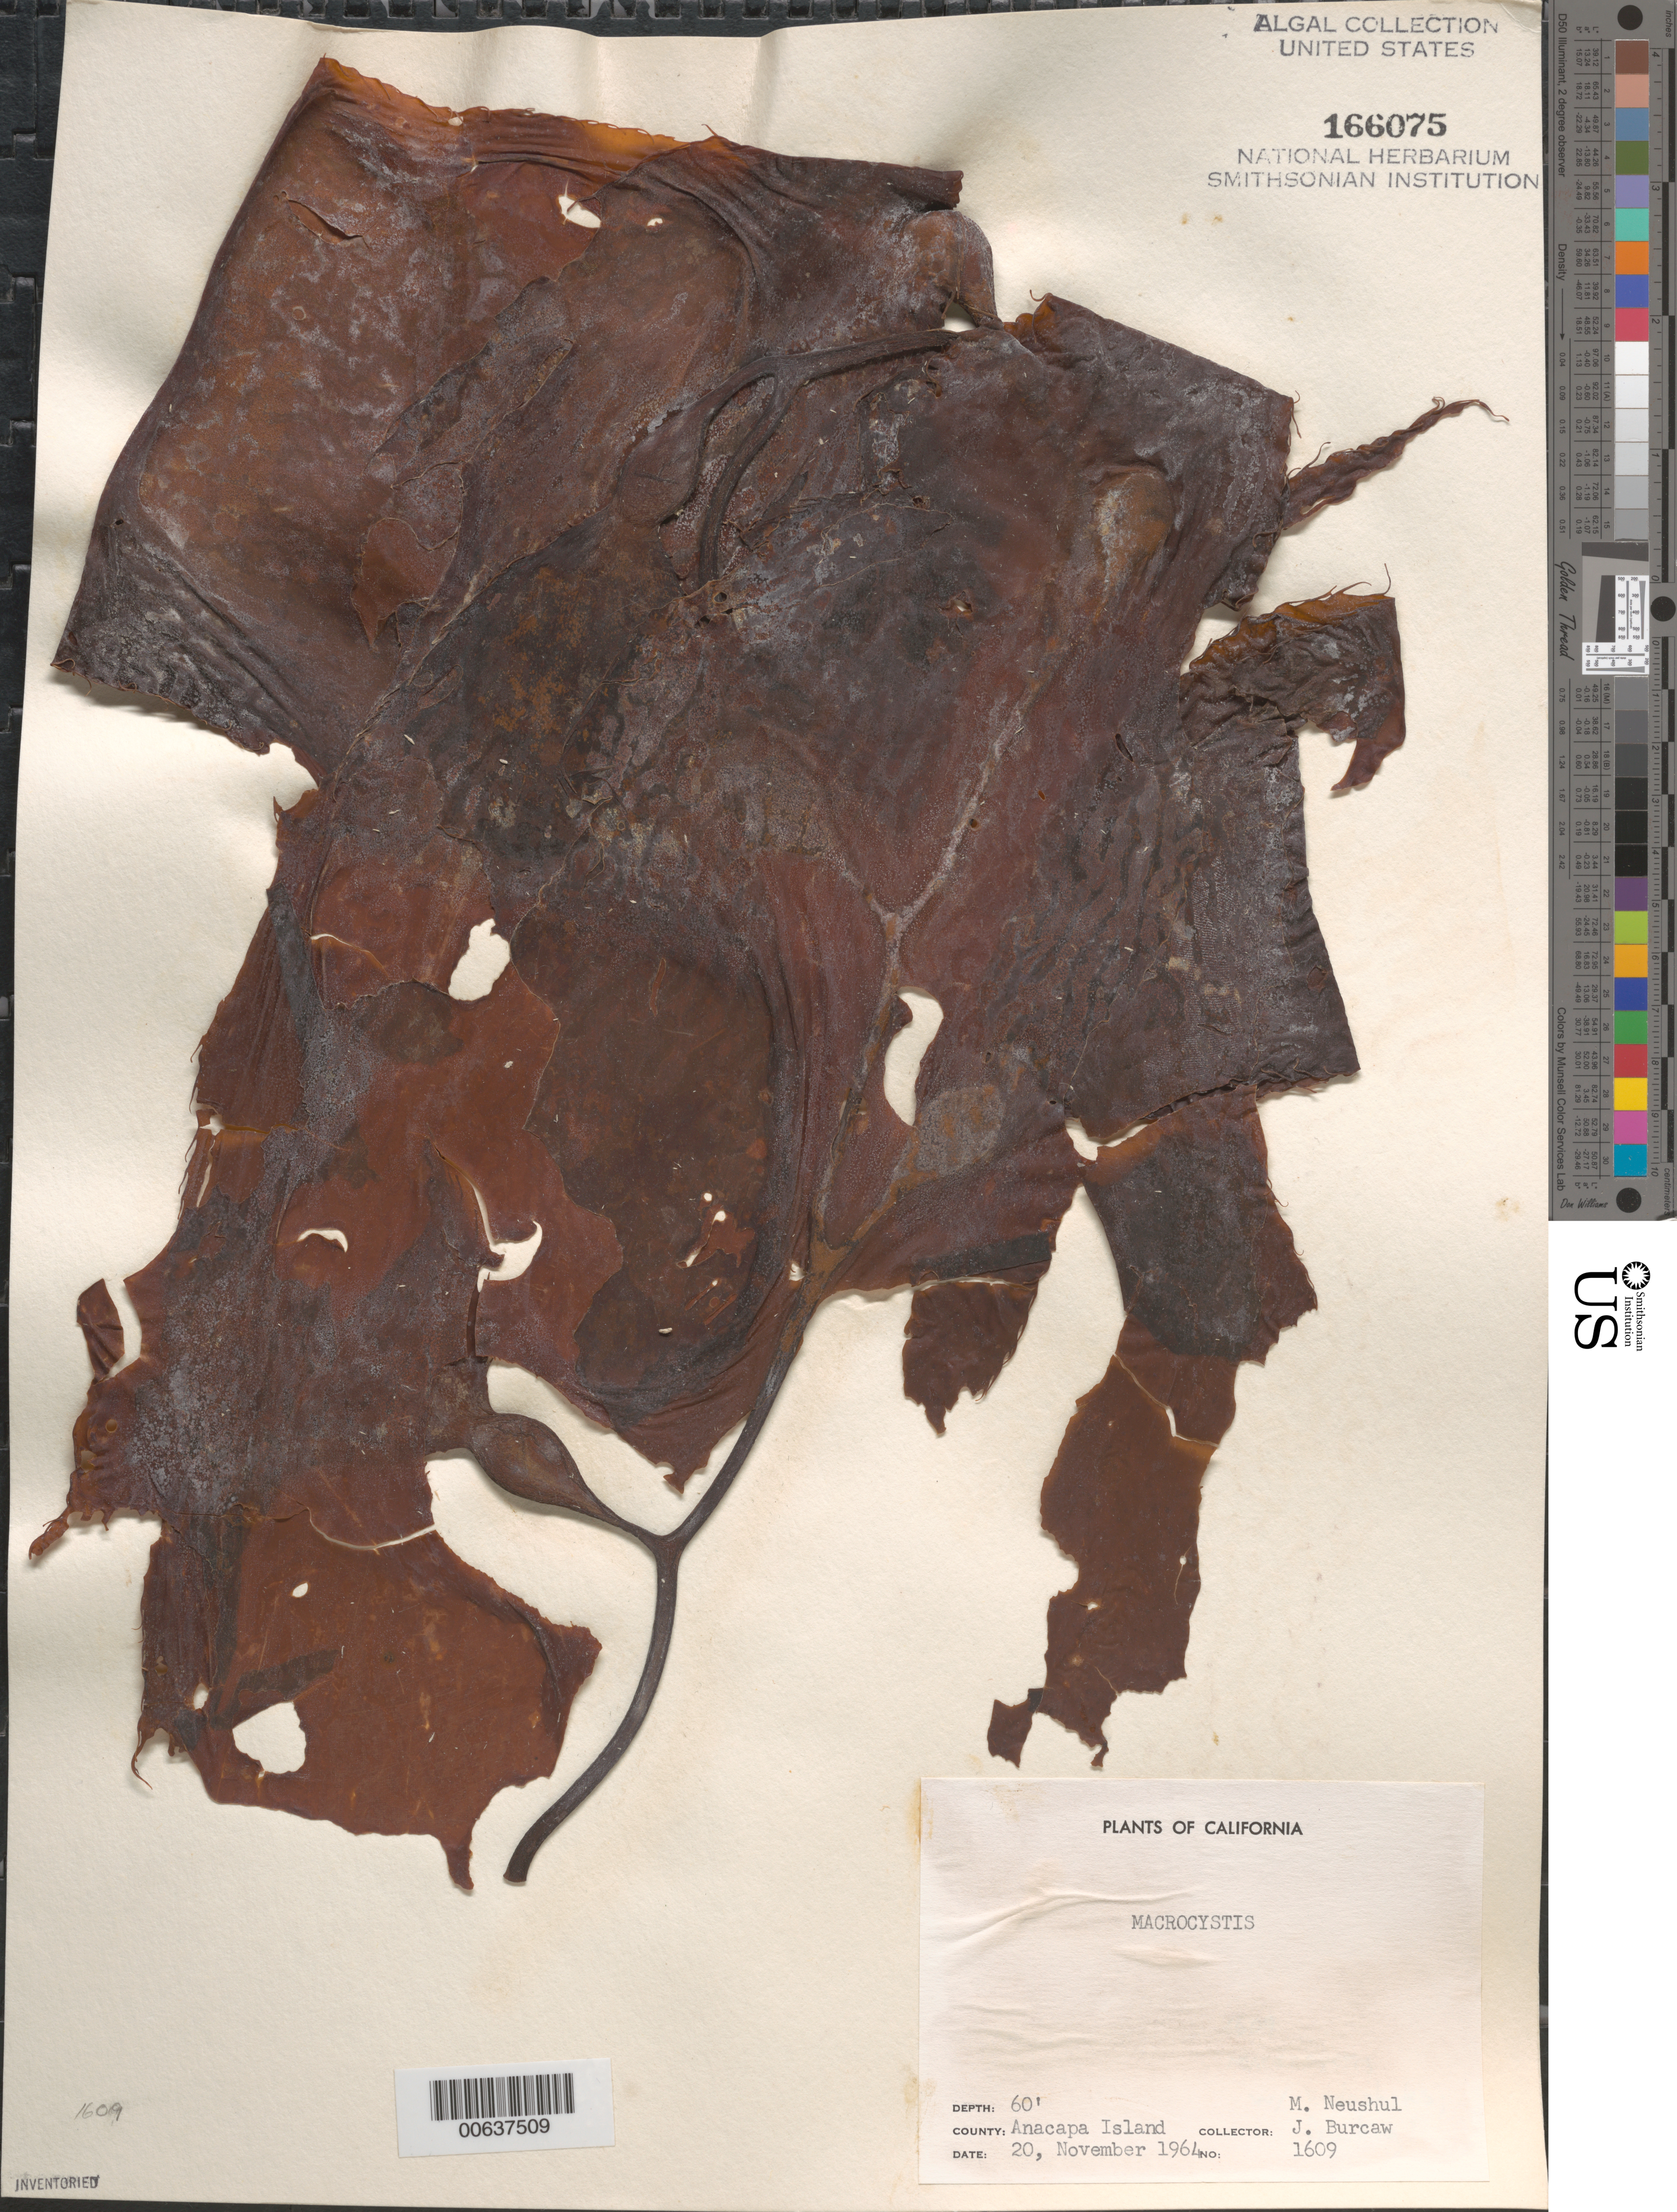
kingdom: Chromista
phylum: Ochrophyta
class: Phaeophyceae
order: Laminariales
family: Laminariaceae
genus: Macrocystis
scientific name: Macrocystis sp.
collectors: M. Neushul & J. Burcaw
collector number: Neushul 1609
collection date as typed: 20 Nov 1964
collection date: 1964-11-20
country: United States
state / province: California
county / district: Ventura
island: Anacapa Island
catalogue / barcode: US 166075